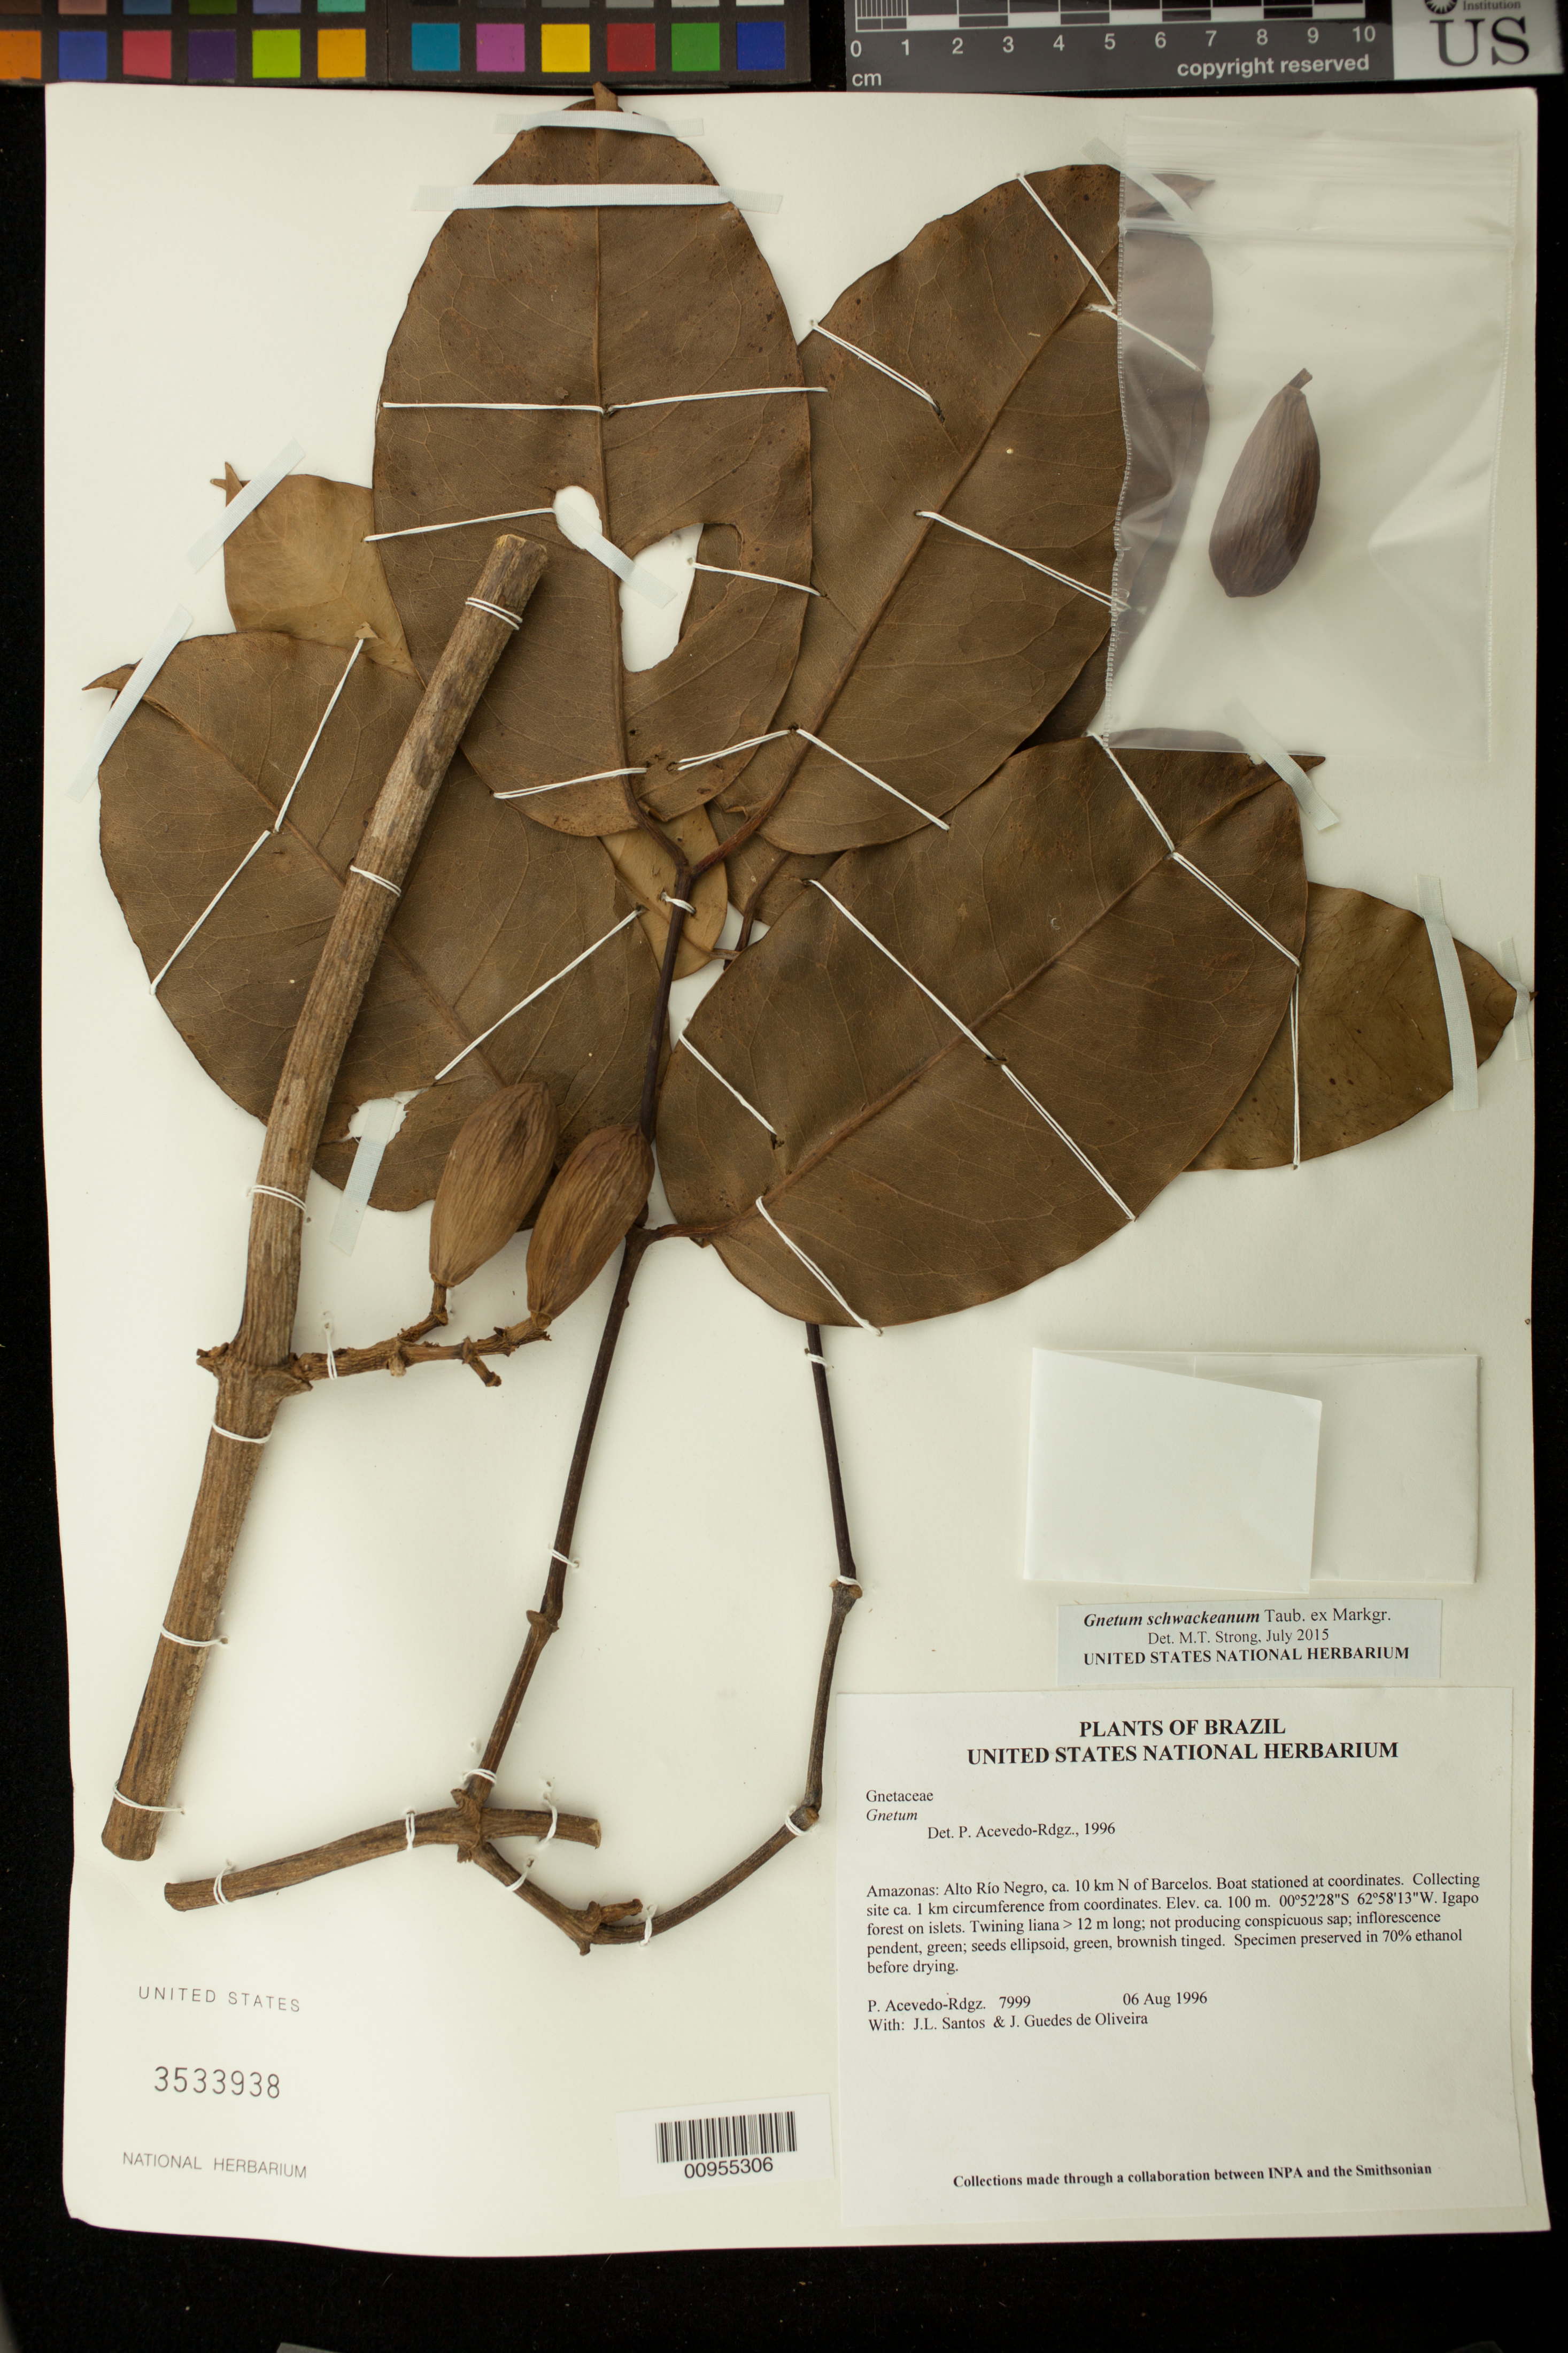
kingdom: Plantae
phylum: Tracheophyta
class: Gnetopsida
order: Gnetales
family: Gnetaceae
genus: Gnetum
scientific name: Gnetum schwackeanum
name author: Taub. ex Markgr.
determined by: Strong, M. T., (US), Smithsonian Institution - National Museum of Natural History (UNITED STATES)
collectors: P. Acevedo-Rodr., J. L. Santos & J. Guedes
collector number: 7999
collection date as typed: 06 Aug 1996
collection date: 1996-08-06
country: Brazil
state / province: Amazonas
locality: Amazonas: Alto Río Negro, ca. 10 km N of Barcelos. Boat stationed at coordinates. Collecting site ca. 1 km circumference from coordinates.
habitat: Igapo forest on islets.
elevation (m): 100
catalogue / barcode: US 3533938